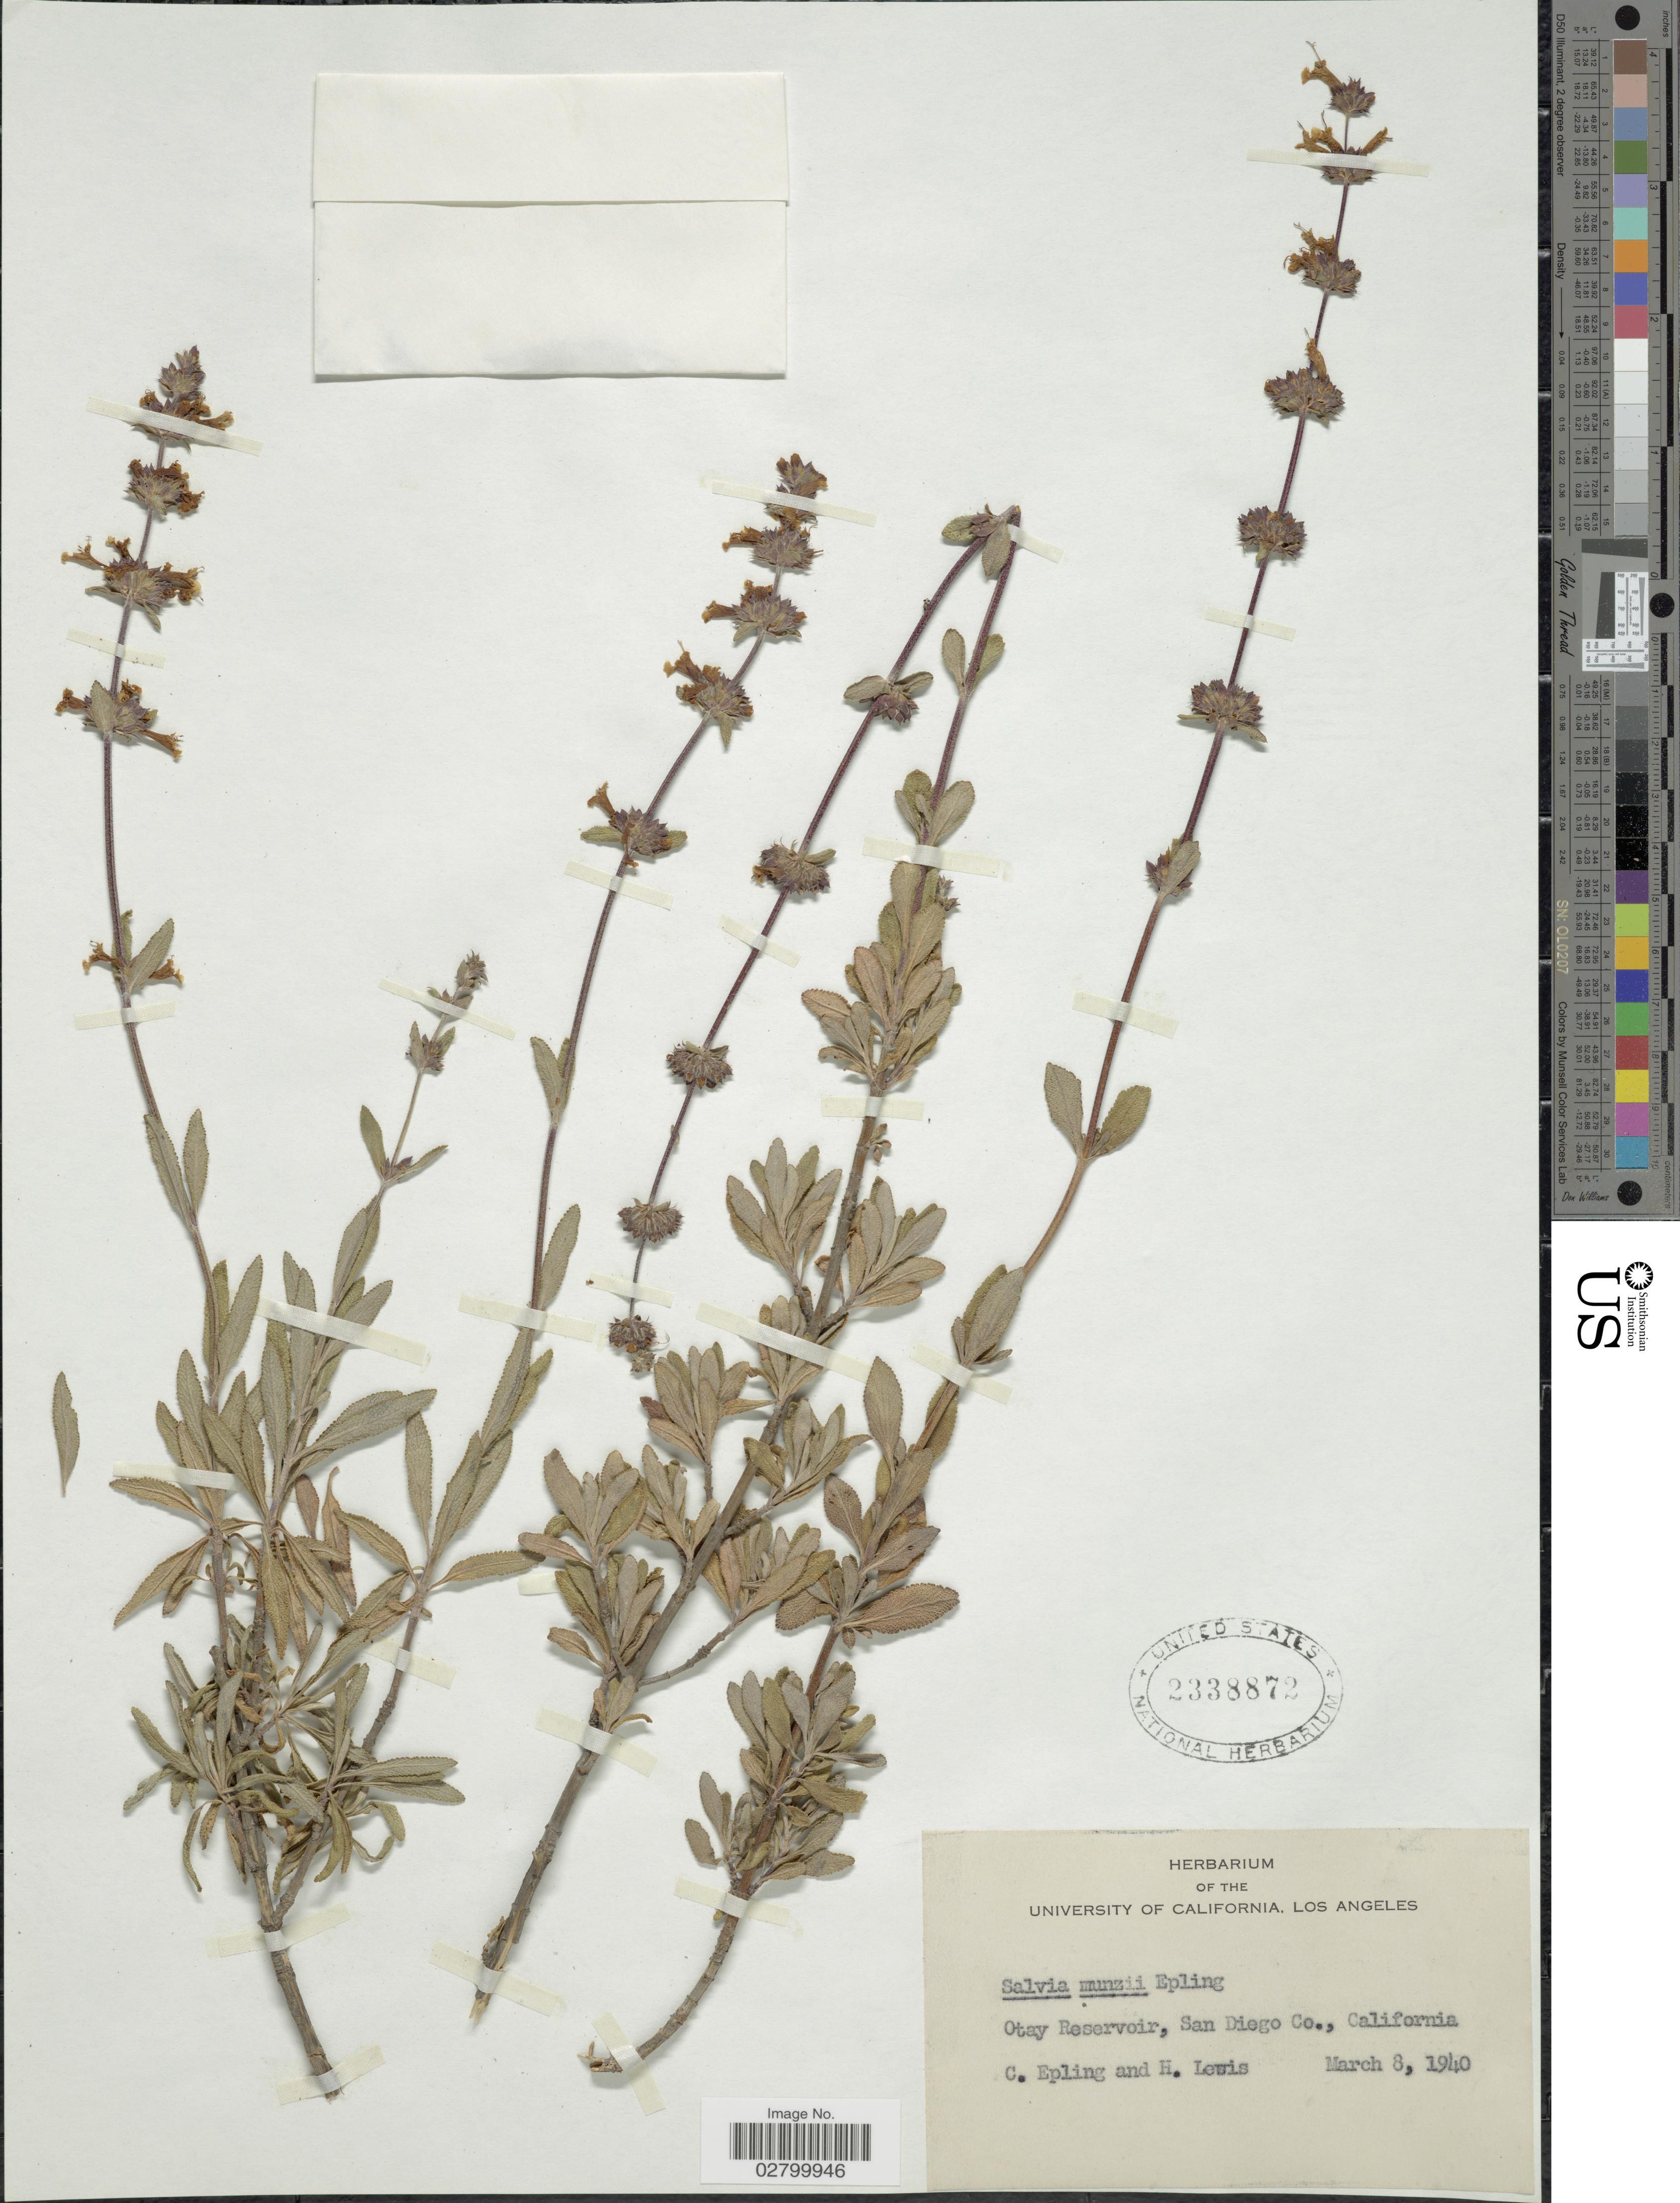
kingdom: Plantae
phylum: Tracheophyta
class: Magnoliopsida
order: Lamiales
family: Lamiaceae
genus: Salvia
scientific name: Salvia munzii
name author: Epling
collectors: C. C. Epling & H. Lewis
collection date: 1940-03-08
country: United States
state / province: California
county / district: San Diego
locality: Otay Reservoir, San Diego Co.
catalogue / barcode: US 2338872